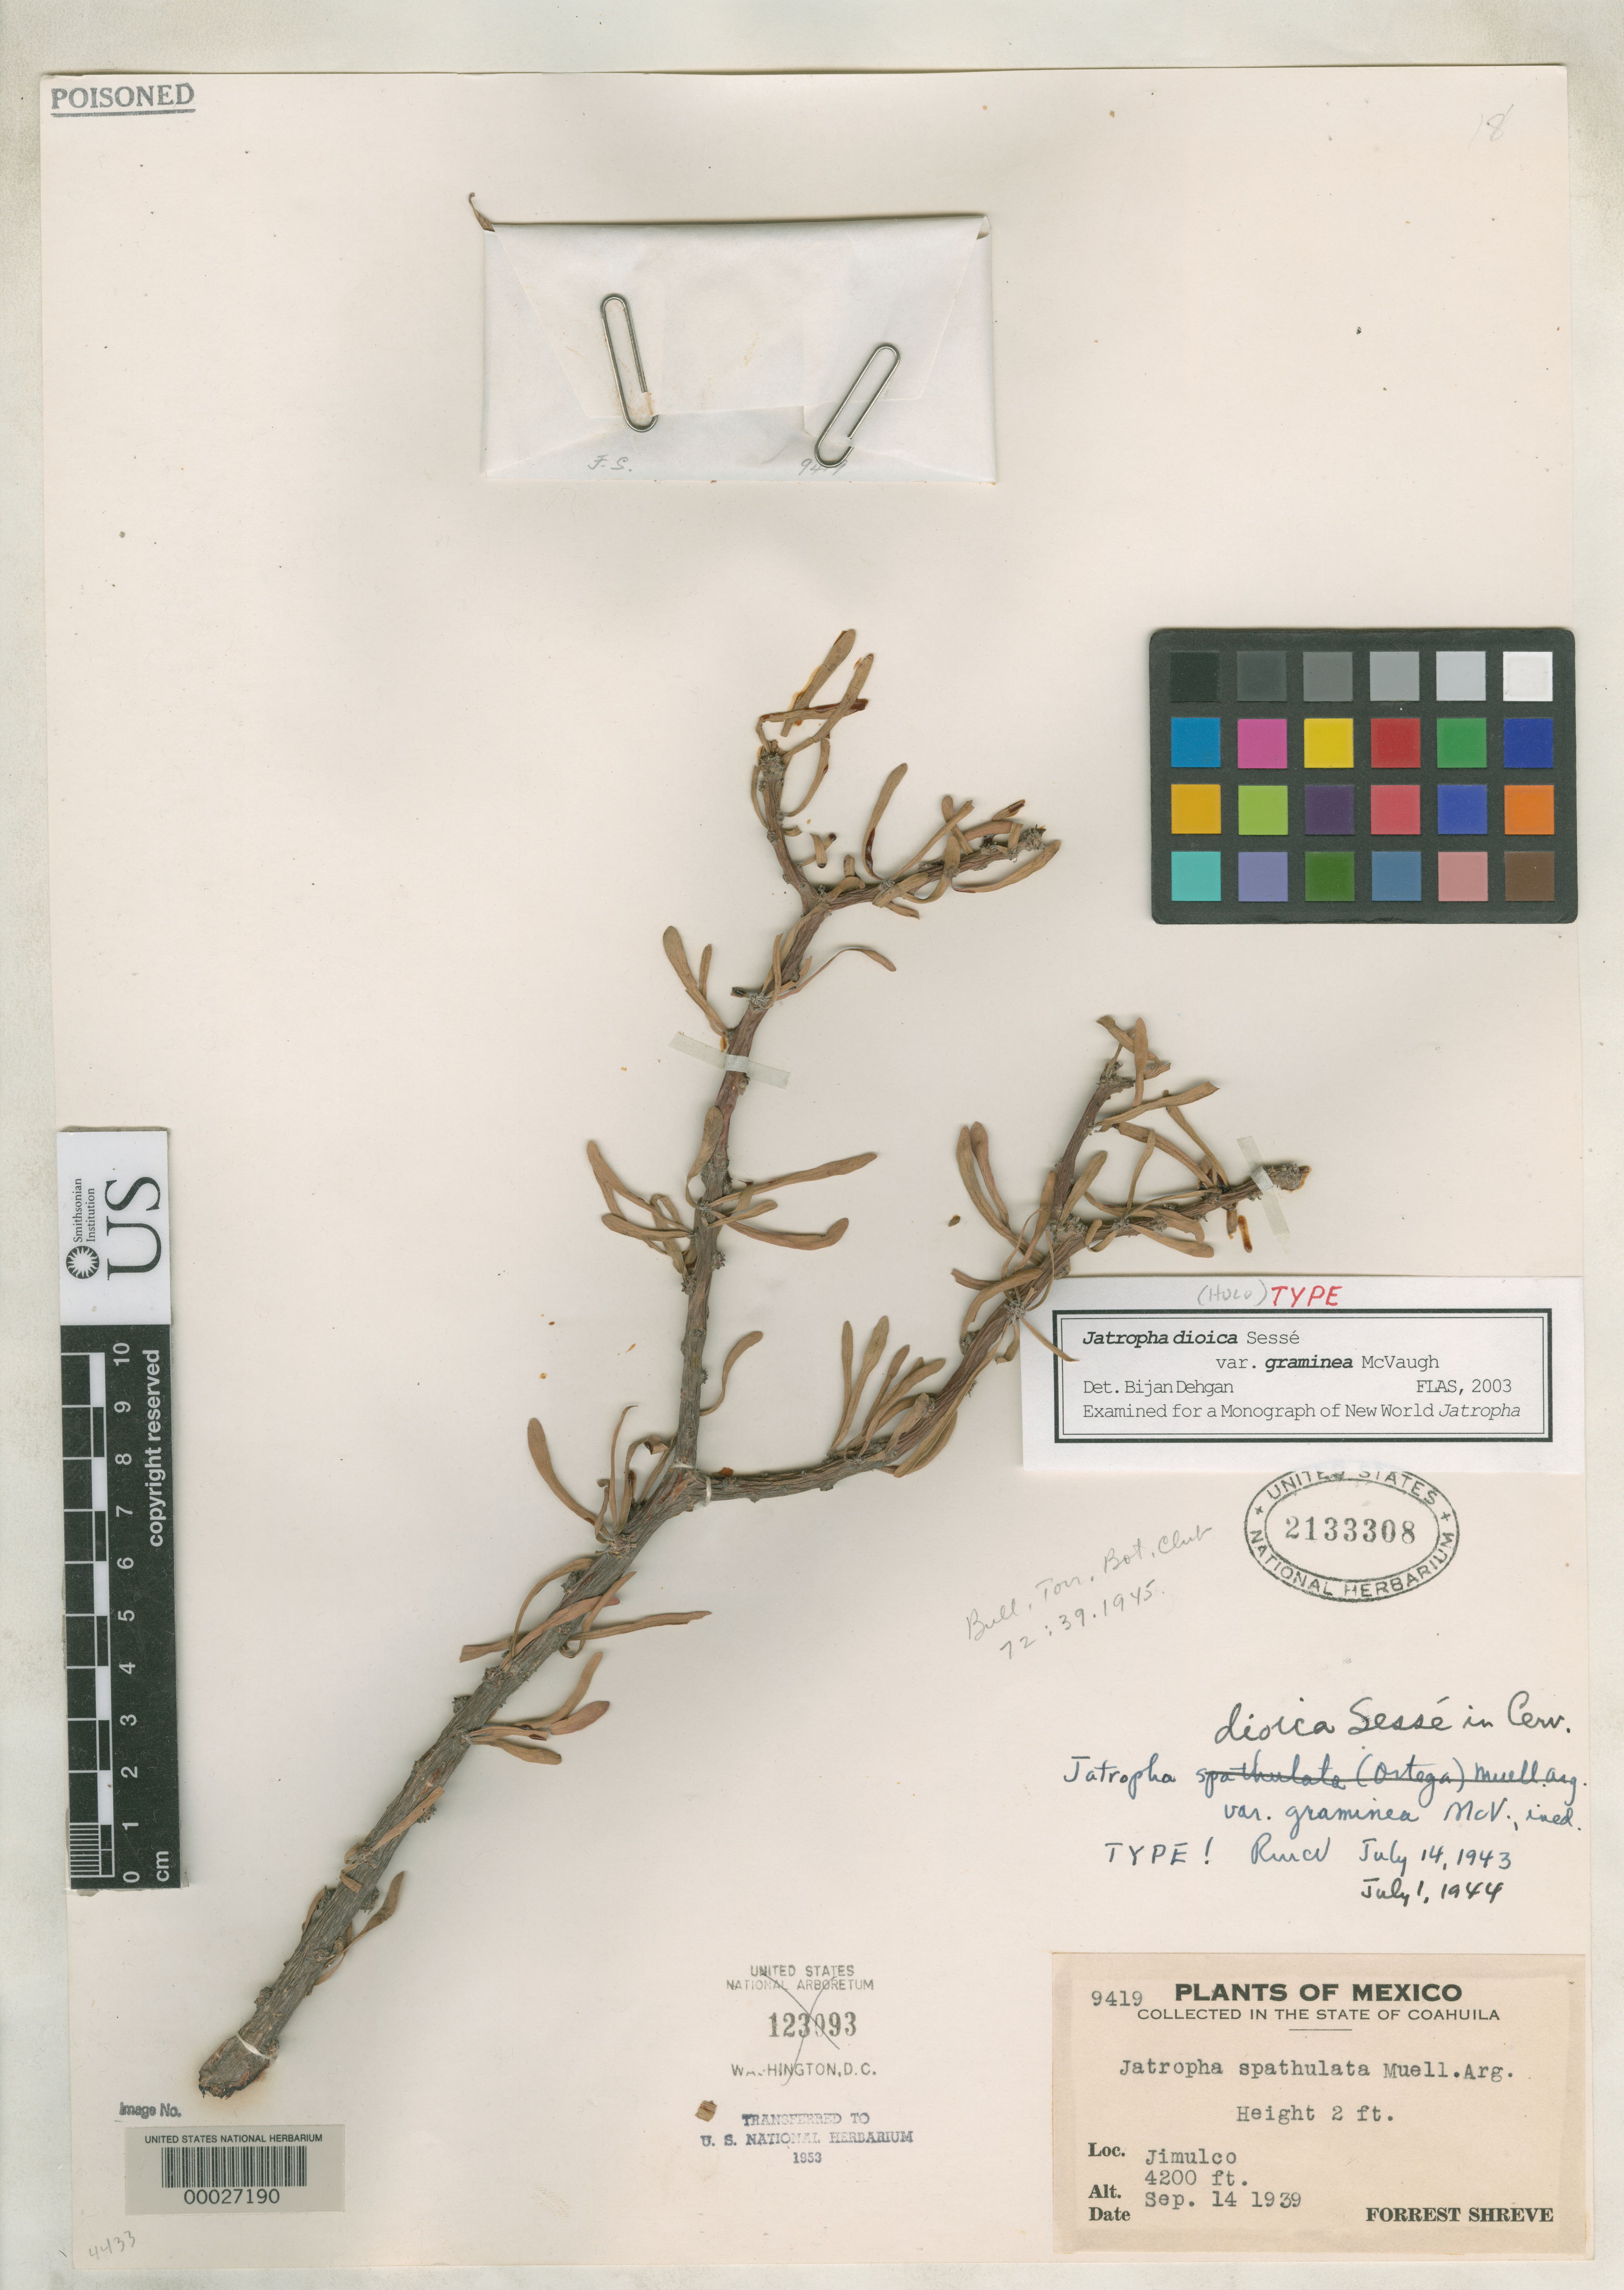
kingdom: Plantae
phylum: Tracheophyta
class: Magnoliopsida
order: Malpighiales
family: Euphorbiaceae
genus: Jatropha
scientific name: Jatropha dioica var. graminea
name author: McVaugh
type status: Holotype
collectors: F. Shreve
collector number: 9419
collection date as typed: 14 Sep 1939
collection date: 1939-09-14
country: Mexico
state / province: Coahuila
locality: Jimulco.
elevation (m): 1280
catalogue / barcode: US 2133308